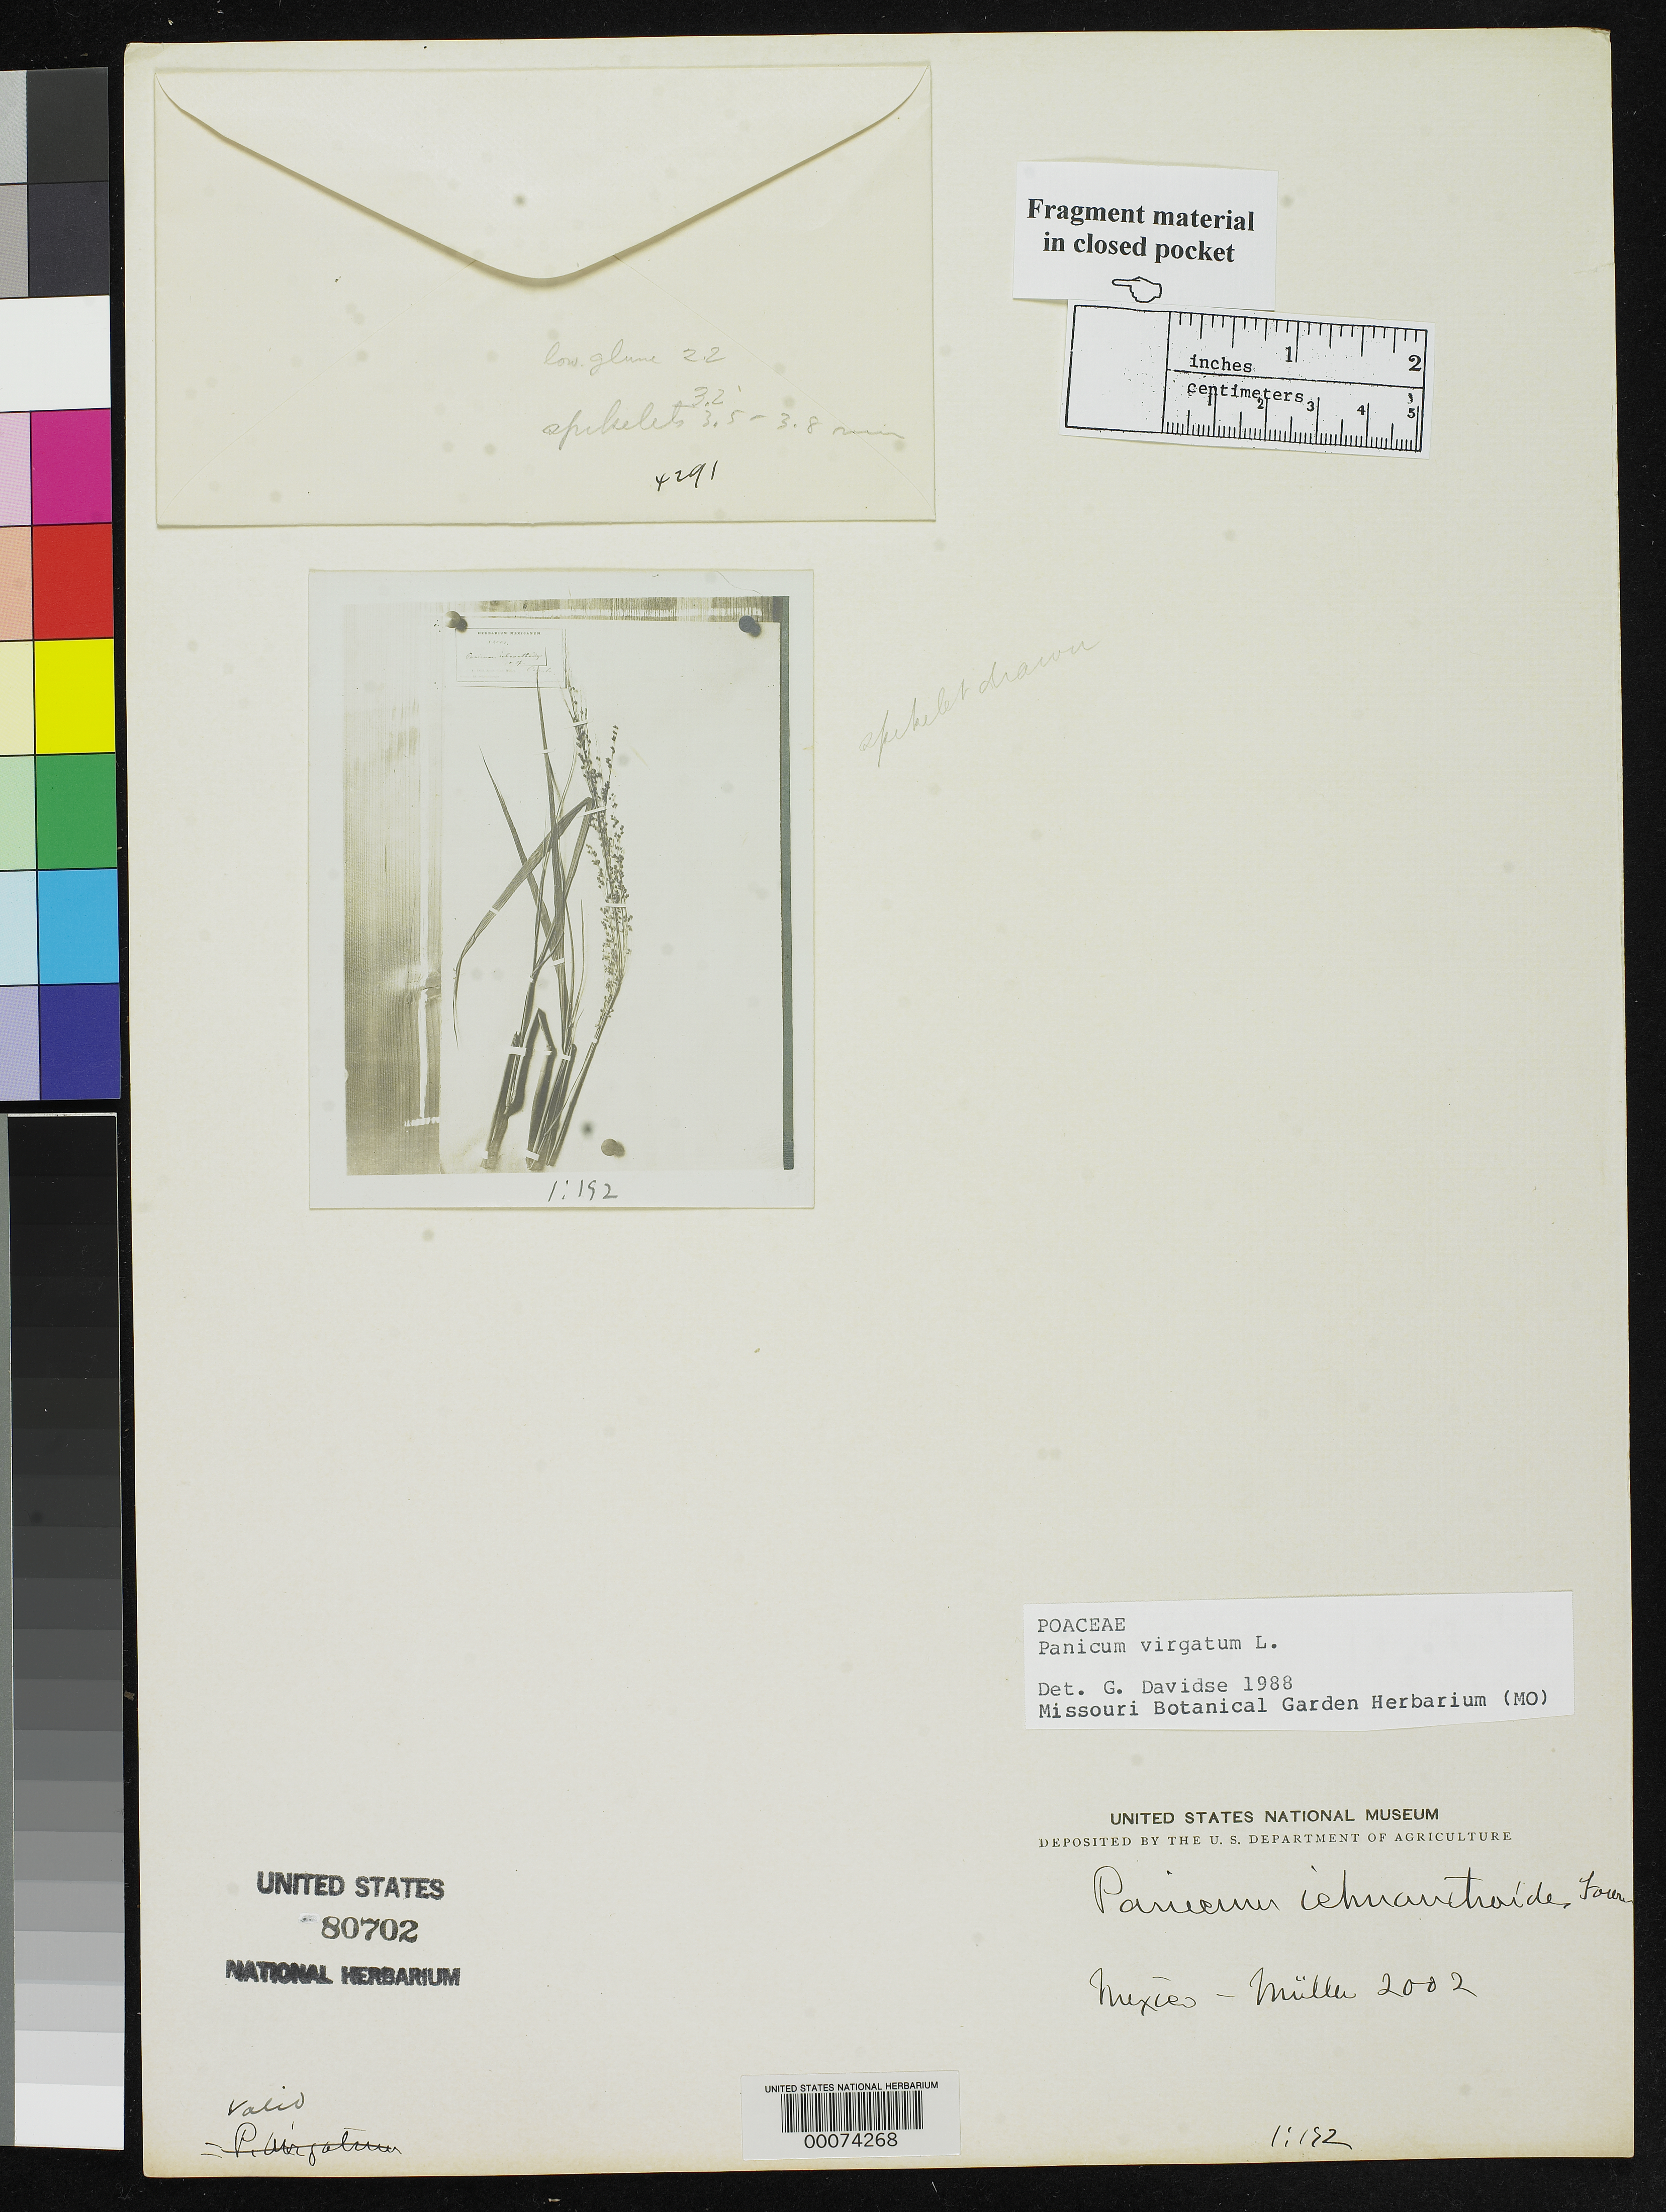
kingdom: Plantae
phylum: Tracheophyta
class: Liliopsida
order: Poales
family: Poaceae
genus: Panicum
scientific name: Panicum ichnanthoides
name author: E. Fourn.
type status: Type Fragment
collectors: P. Mueller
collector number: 2002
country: Mexico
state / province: Veracruz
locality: Orizaba.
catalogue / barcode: US 80702